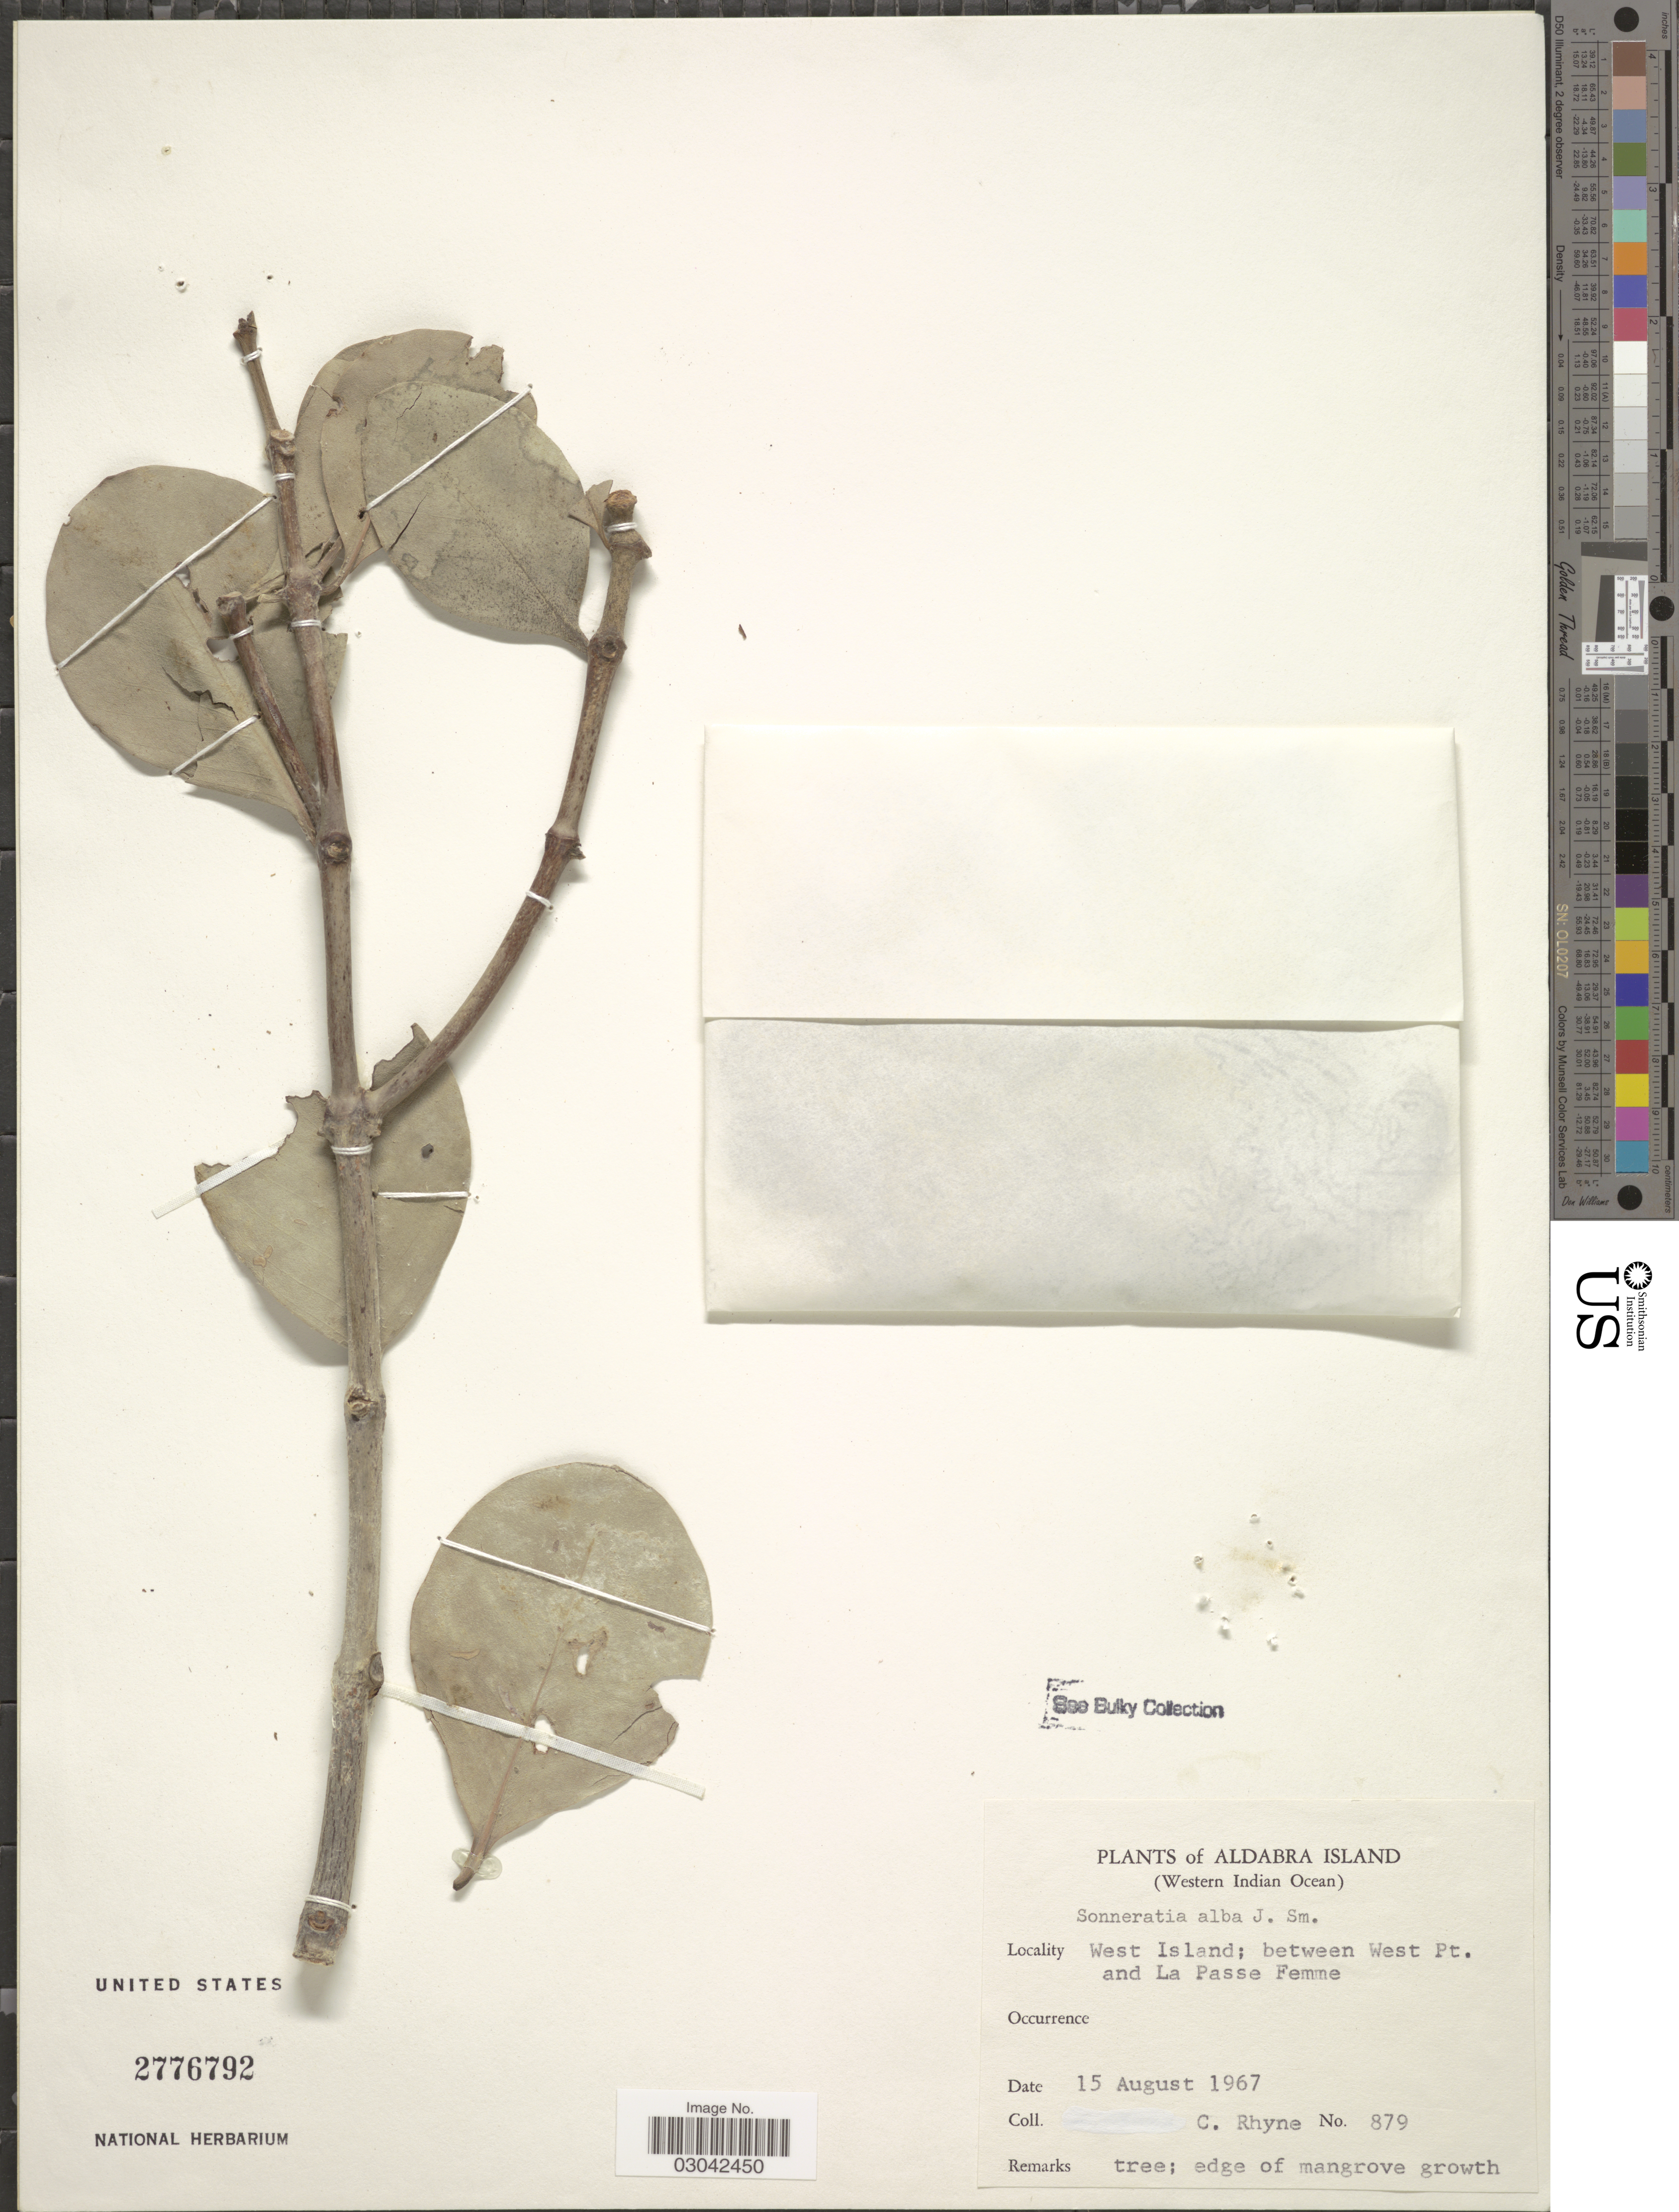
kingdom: Plantae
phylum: Tracheophyta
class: Magnoliopsida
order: Myrtales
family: Lythraceae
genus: Sonneratia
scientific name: Sonneratia alba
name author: Sm.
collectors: C. Rhyne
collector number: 879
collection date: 1967-08-15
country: Seychelles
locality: Aldabra Island. (Western Indian Ocean). West Island; between West Pt. and La Passe Femme.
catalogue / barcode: US 2776792